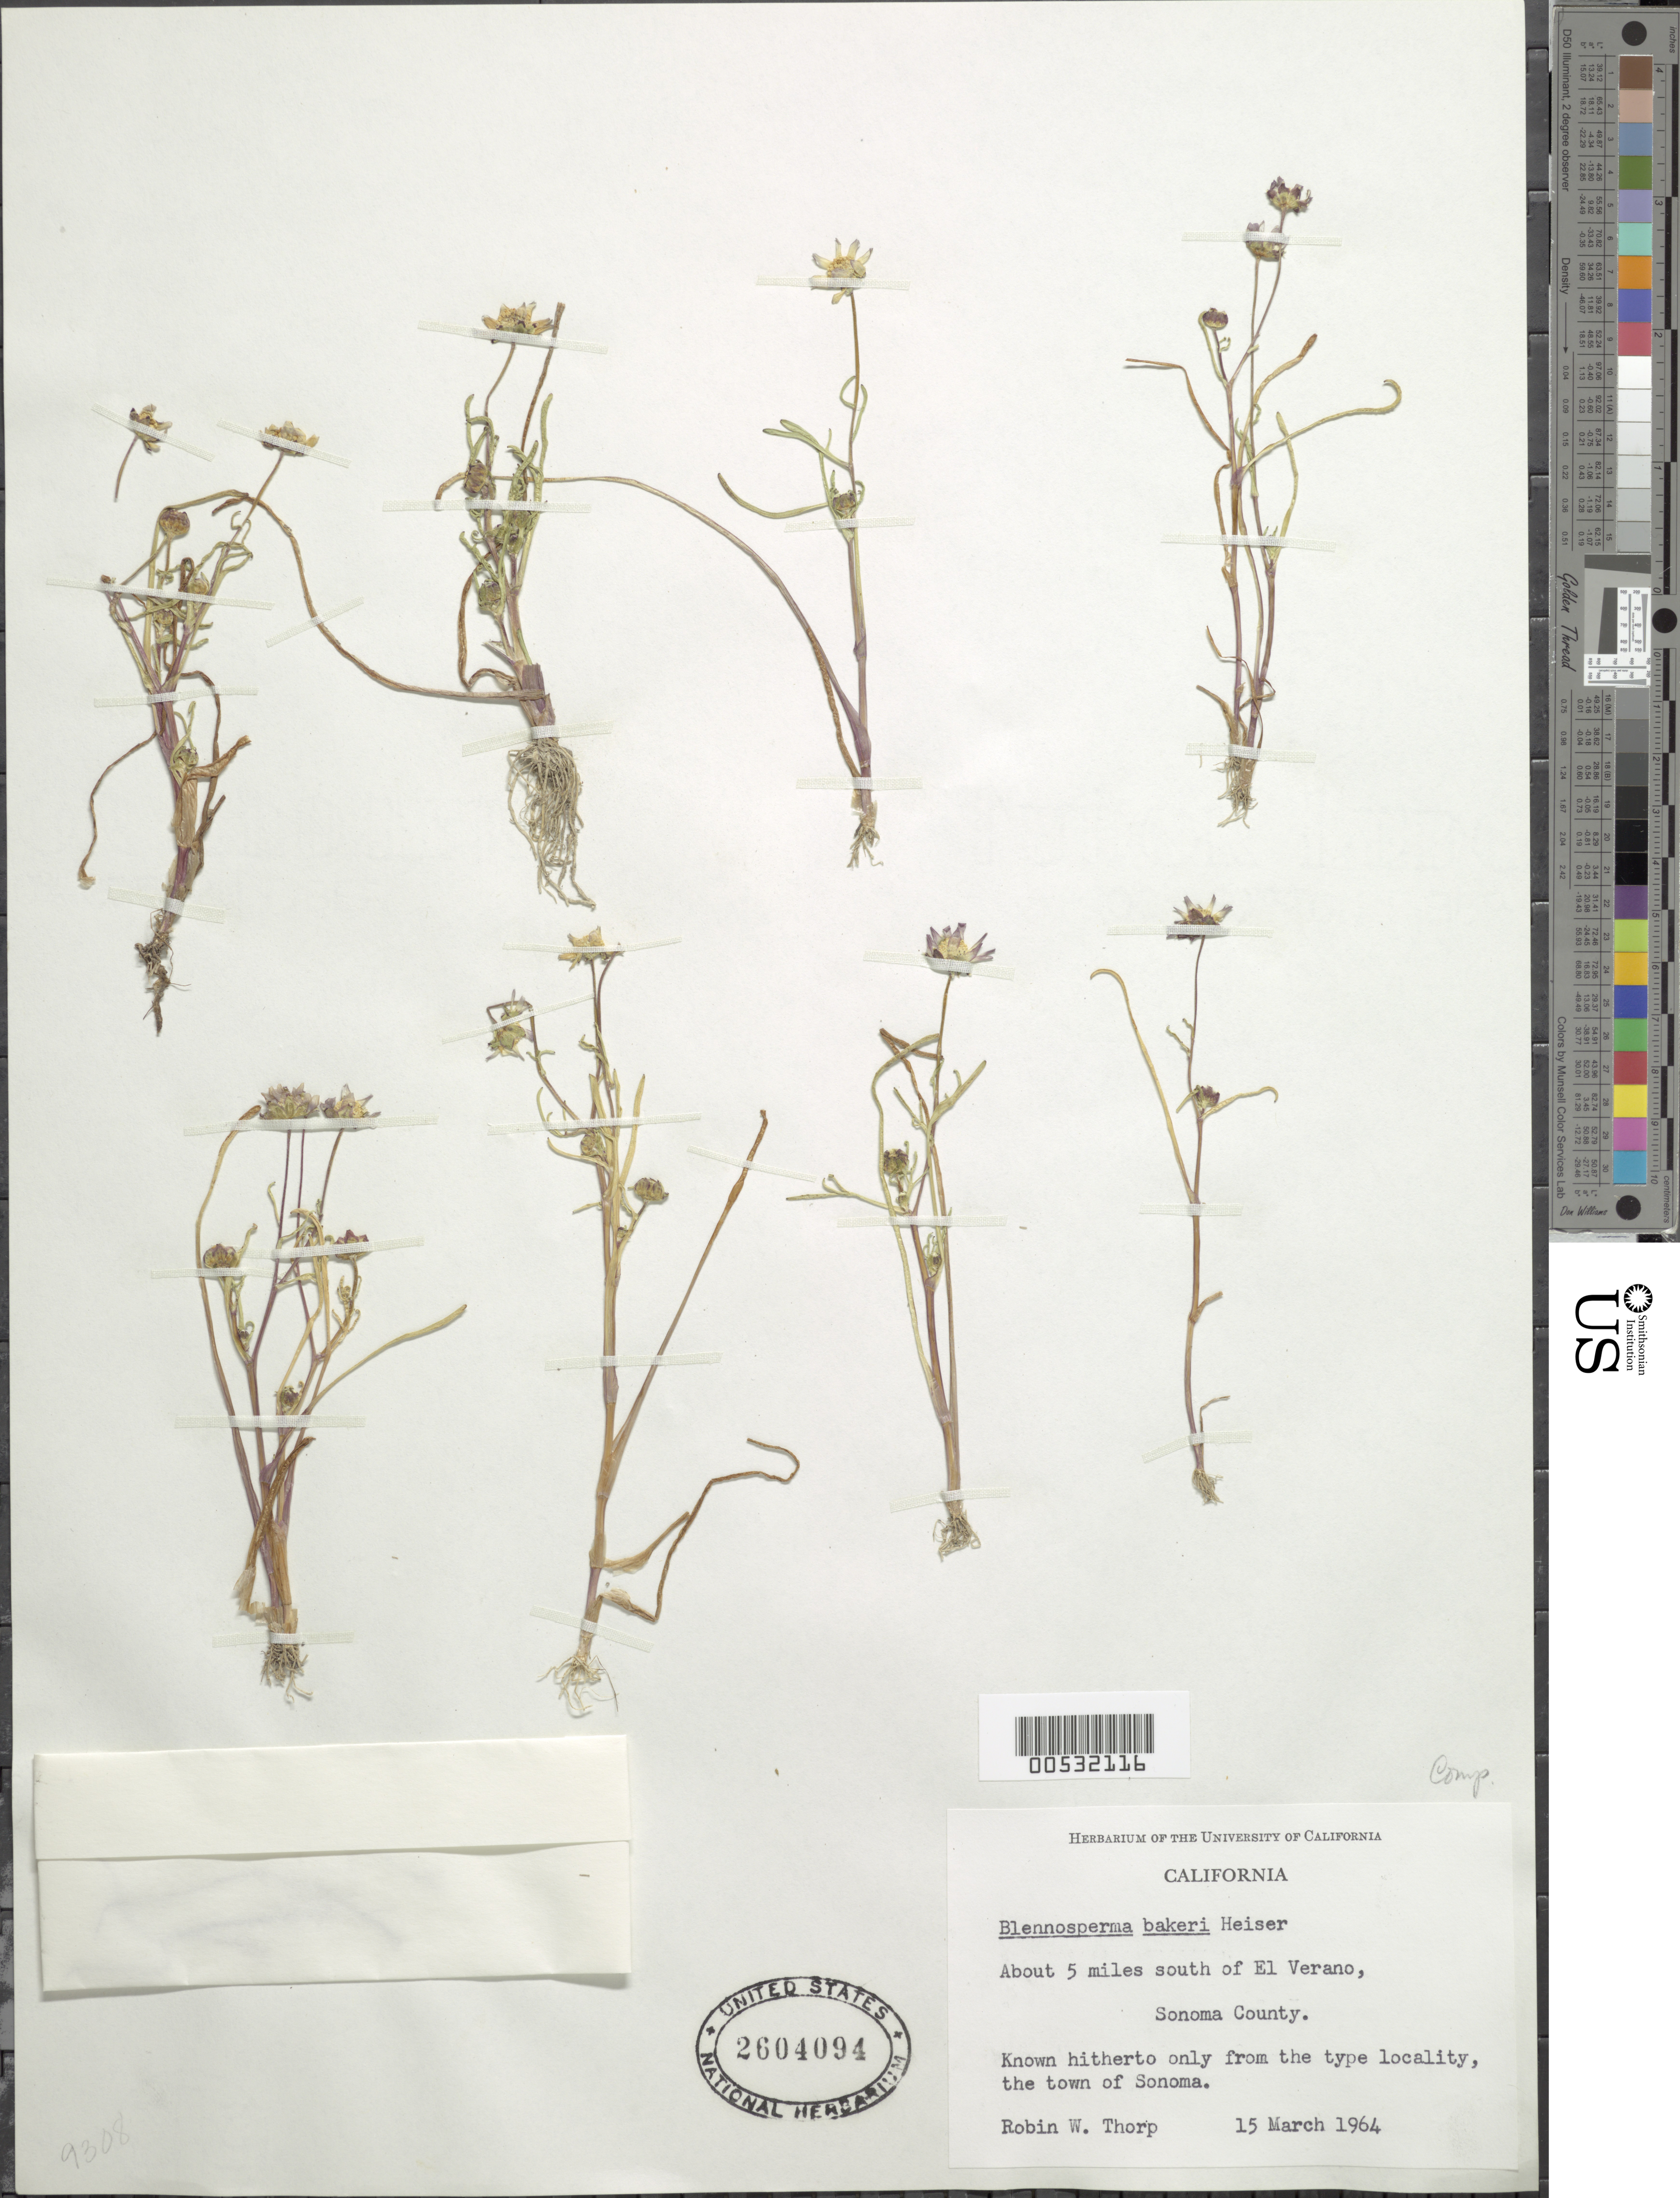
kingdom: Plantae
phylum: Tracheophyta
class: Magnoliopsida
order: Asterales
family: Asteraceae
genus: Blennosperma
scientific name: Blennosperma bakeri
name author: Heiser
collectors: R. Thorp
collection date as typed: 15 Mar 1964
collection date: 1964-03-15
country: United States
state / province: California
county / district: Sonoma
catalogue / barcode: US 2604094